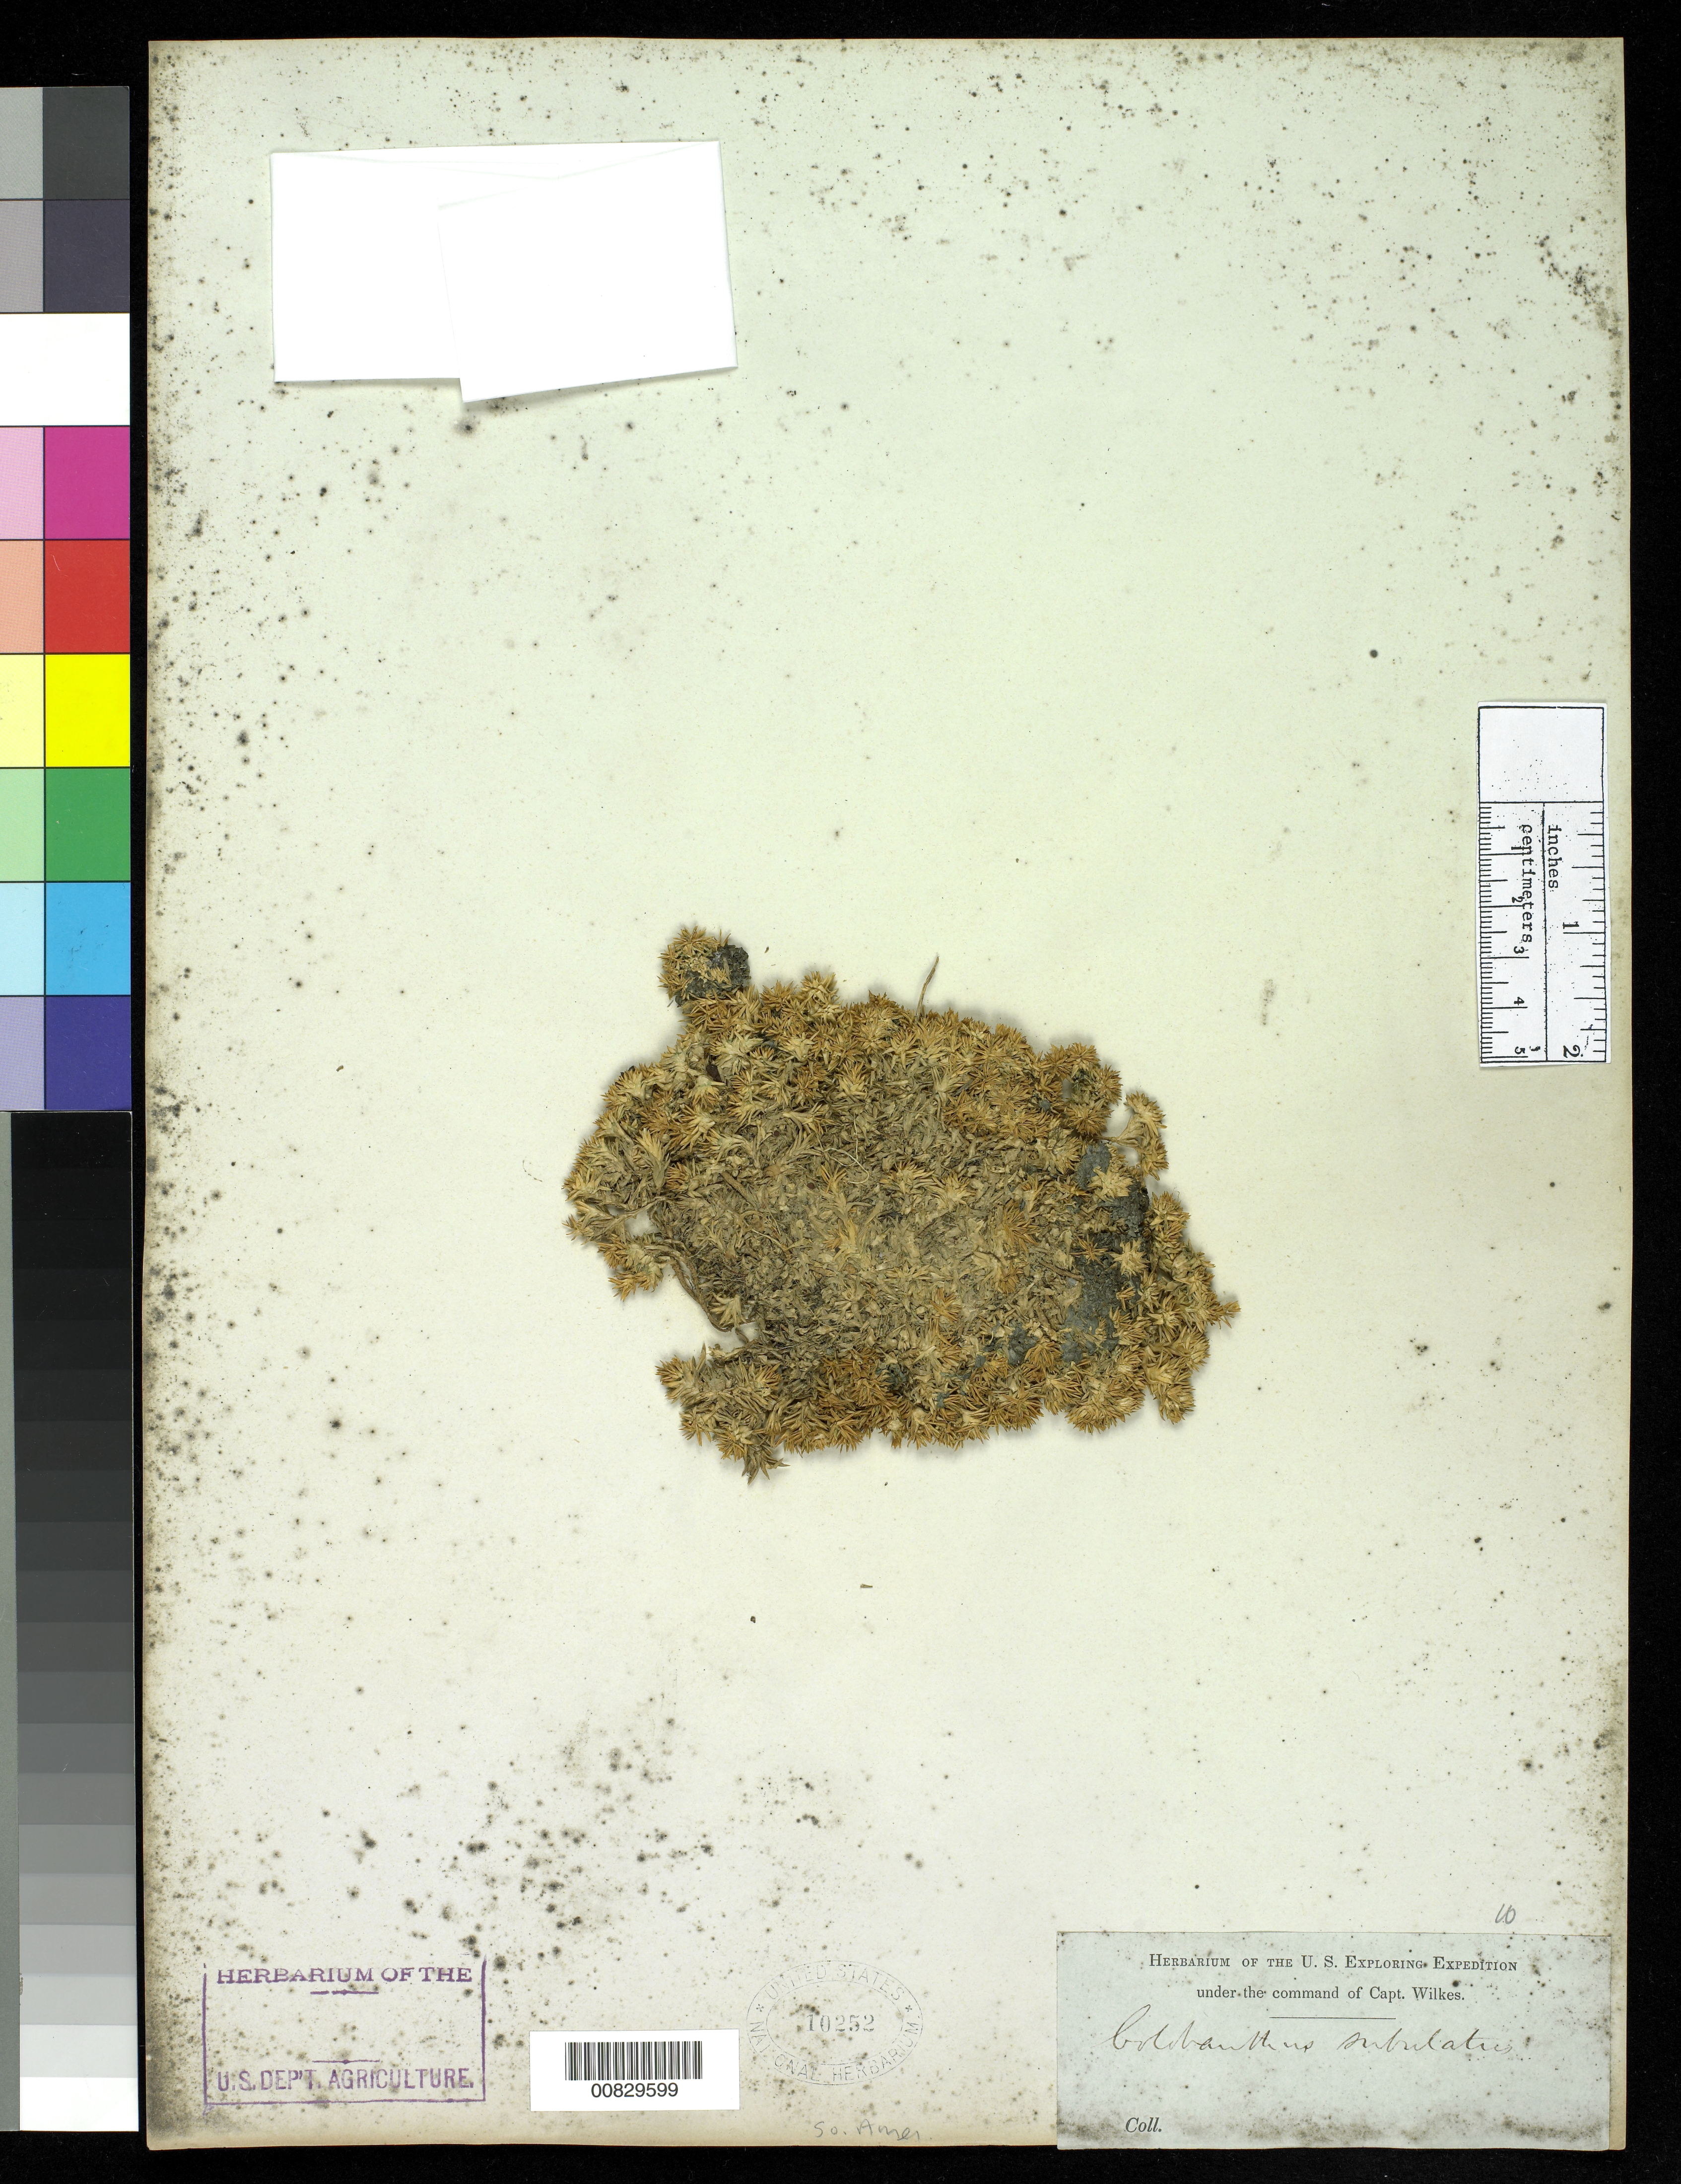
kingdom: Plantae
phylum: Tracheophyta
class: Magnoliopsida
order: Caryophyllales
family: Caryophyllaceae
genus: Colobanthus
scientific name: Colobanthus subulatus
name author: (d'Urv.) Hook. f.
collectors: Wilkes Explor. Exped.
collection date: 1838/1842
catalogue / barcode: US 10252